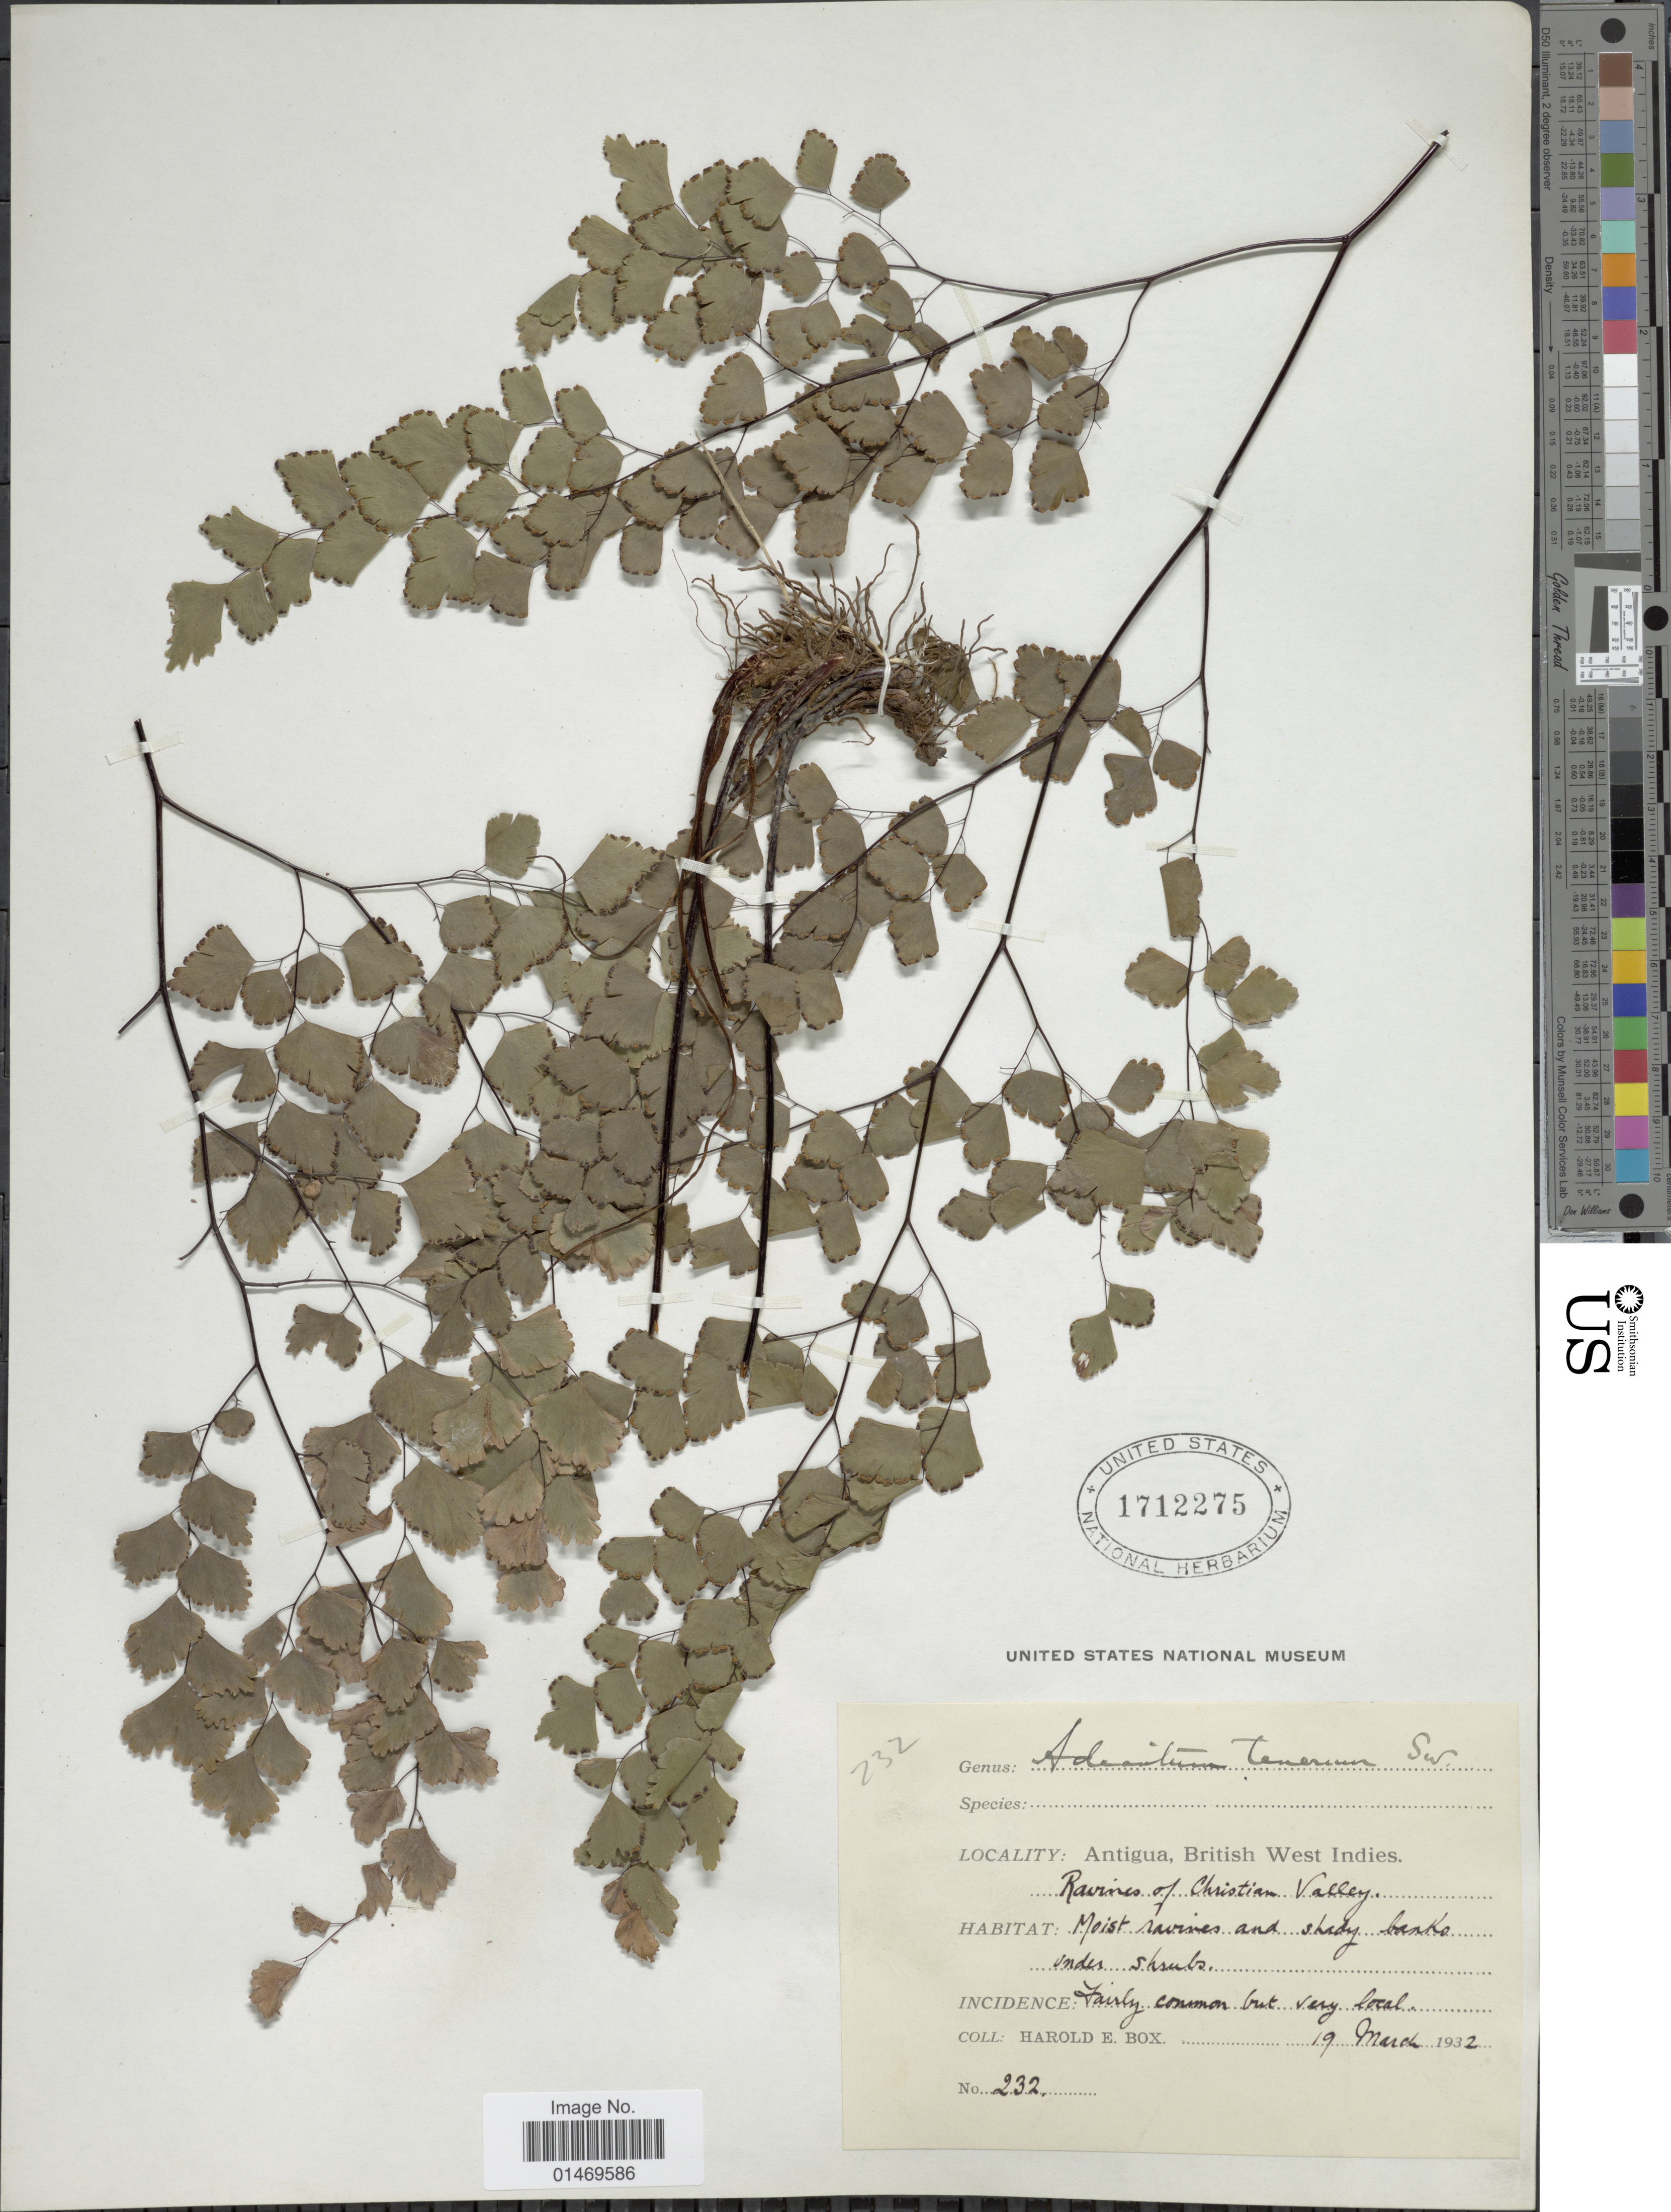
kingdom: Plantae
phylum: Tracheophyta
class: Polypodiopsida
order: Polypodiales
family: Pteridaceae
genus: Adiantum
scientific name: Adiantum tenerum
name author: Sw.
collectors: H. E. Box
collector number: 232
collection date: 1932-03-19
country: Antigua and Barbuda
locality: Antigua, British West Indies, Ravines of Christian Valley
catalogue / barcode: US 1712275